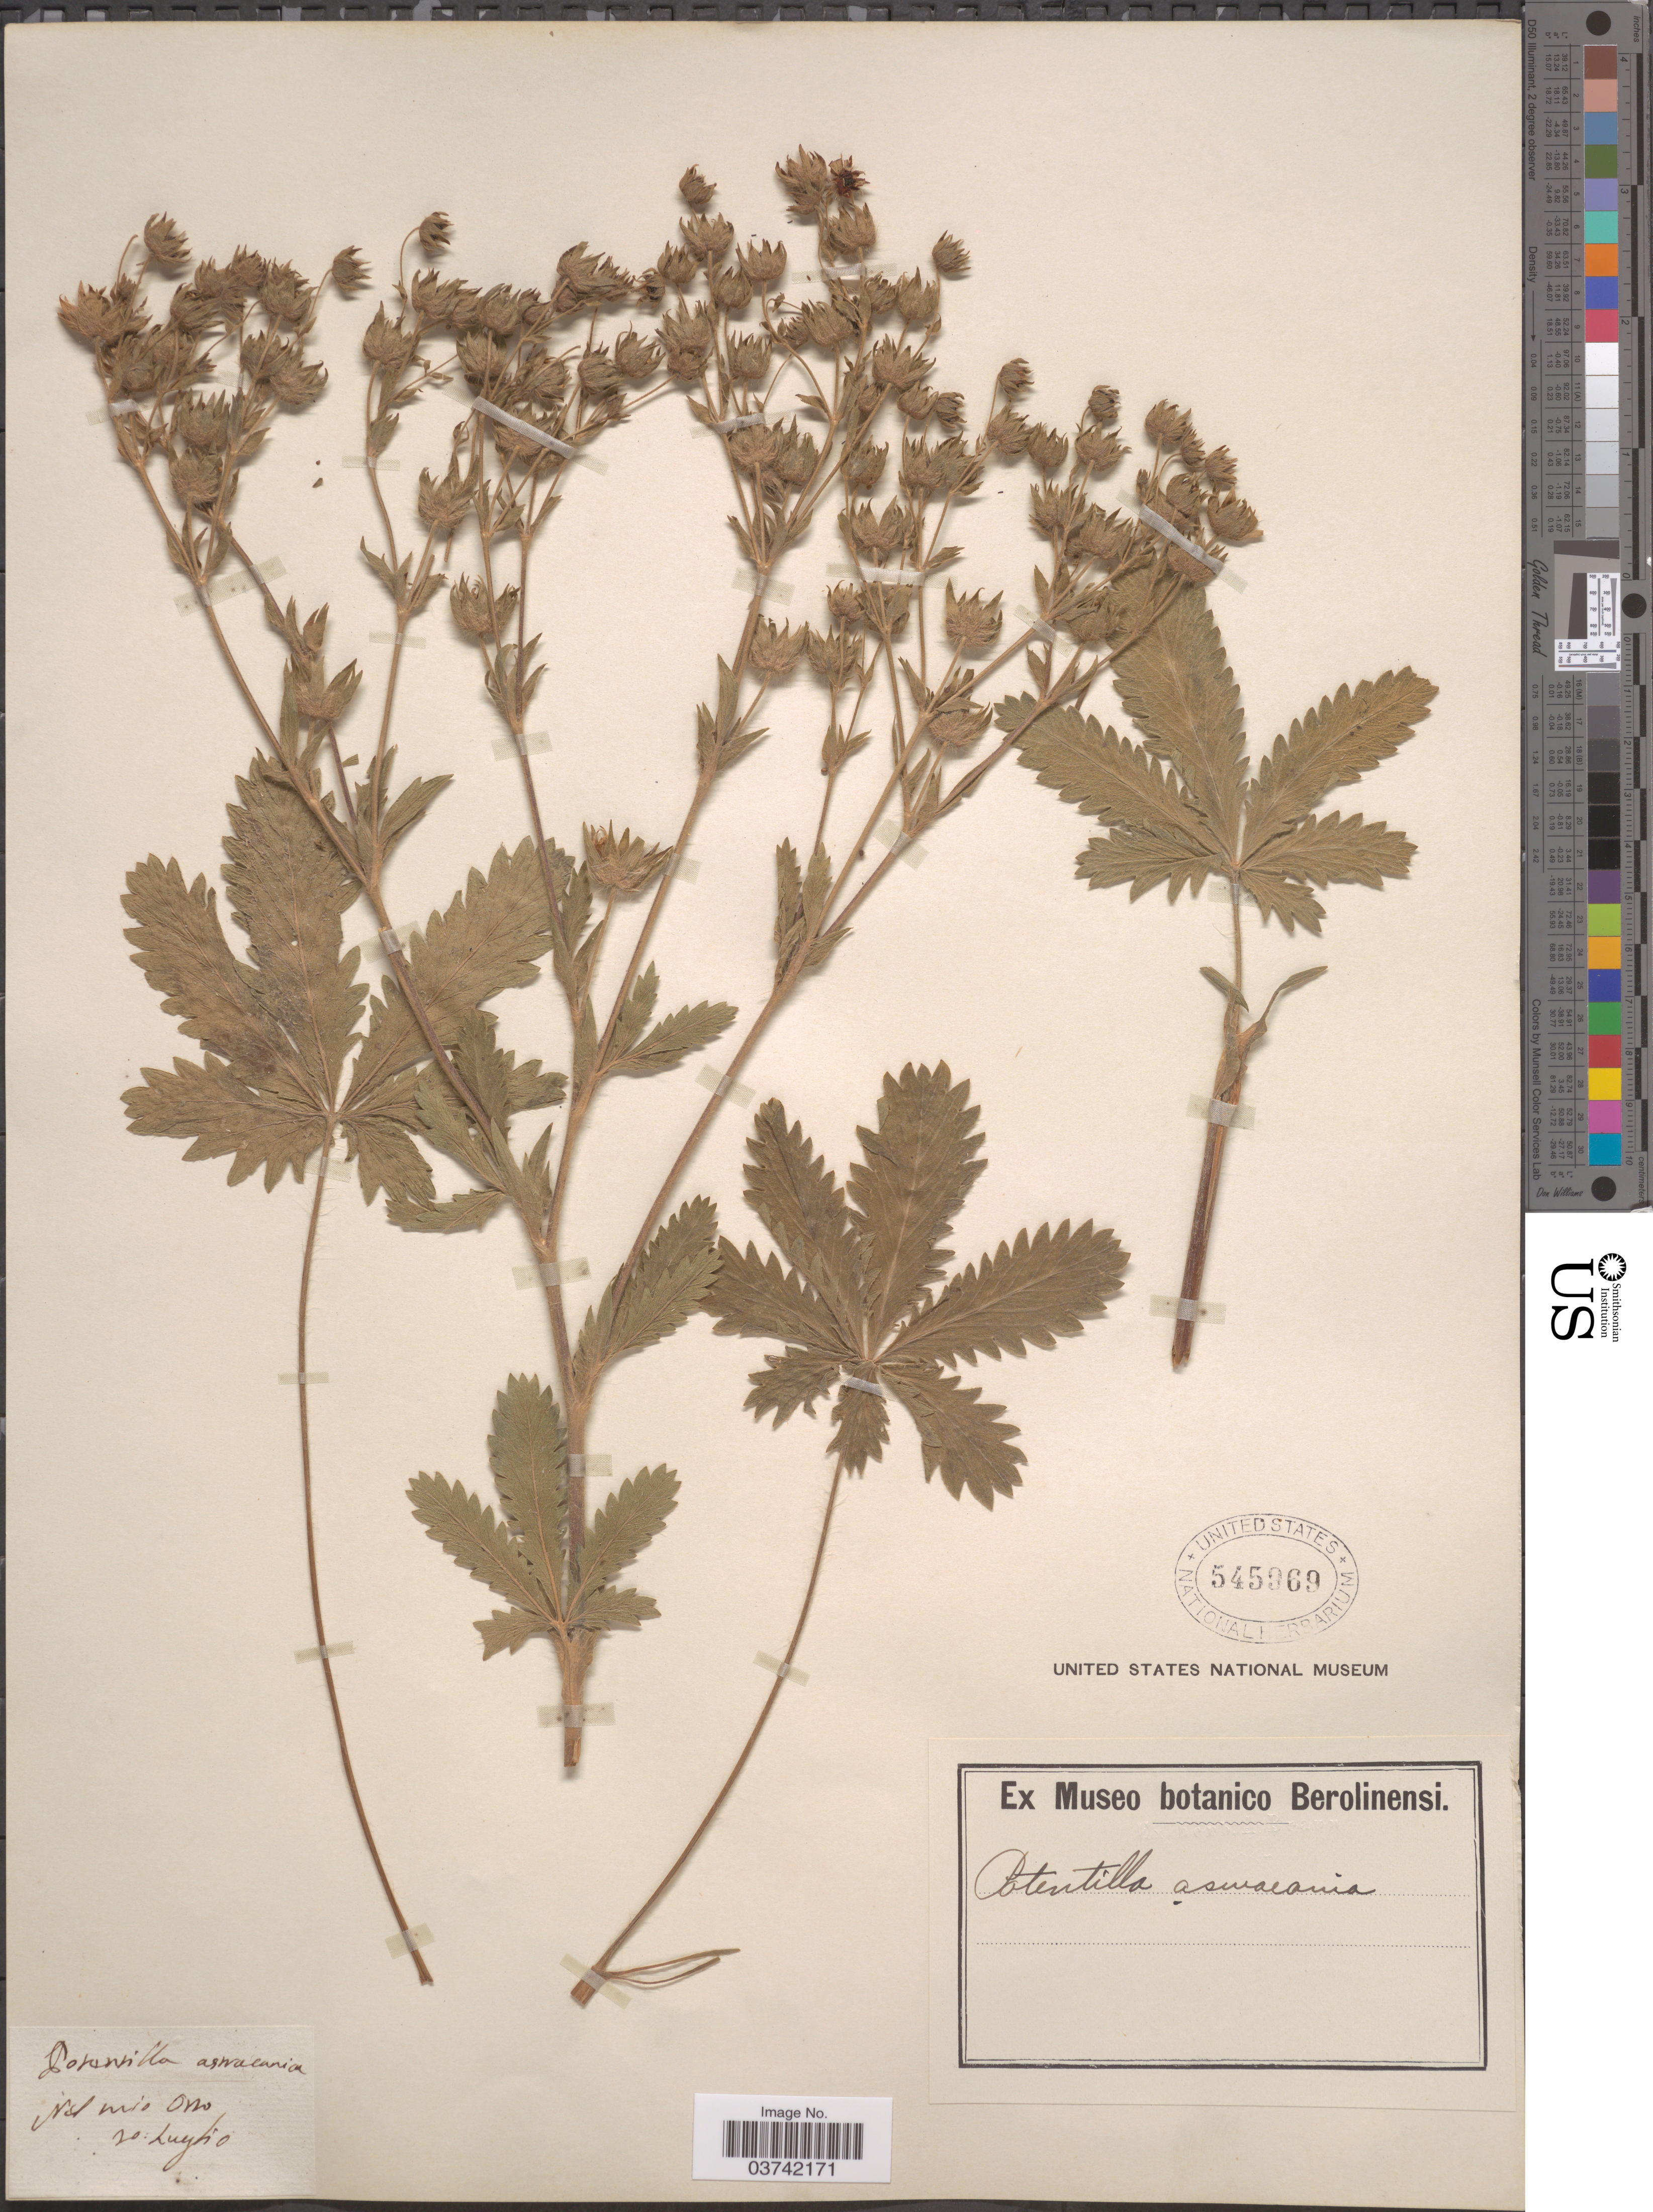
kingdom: Plantae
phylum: Tracheophyta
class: Magnoliopsida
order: Rosales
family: Rosaceae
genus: Potentilla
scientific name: Potentilla recta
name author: L.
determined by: Strong, Mark T., (BOT), Smithsonian Institution - National Museum of Natural History (UNITED STATES)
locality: Nel mio Oro. [interpreted]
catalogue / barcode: US 545969